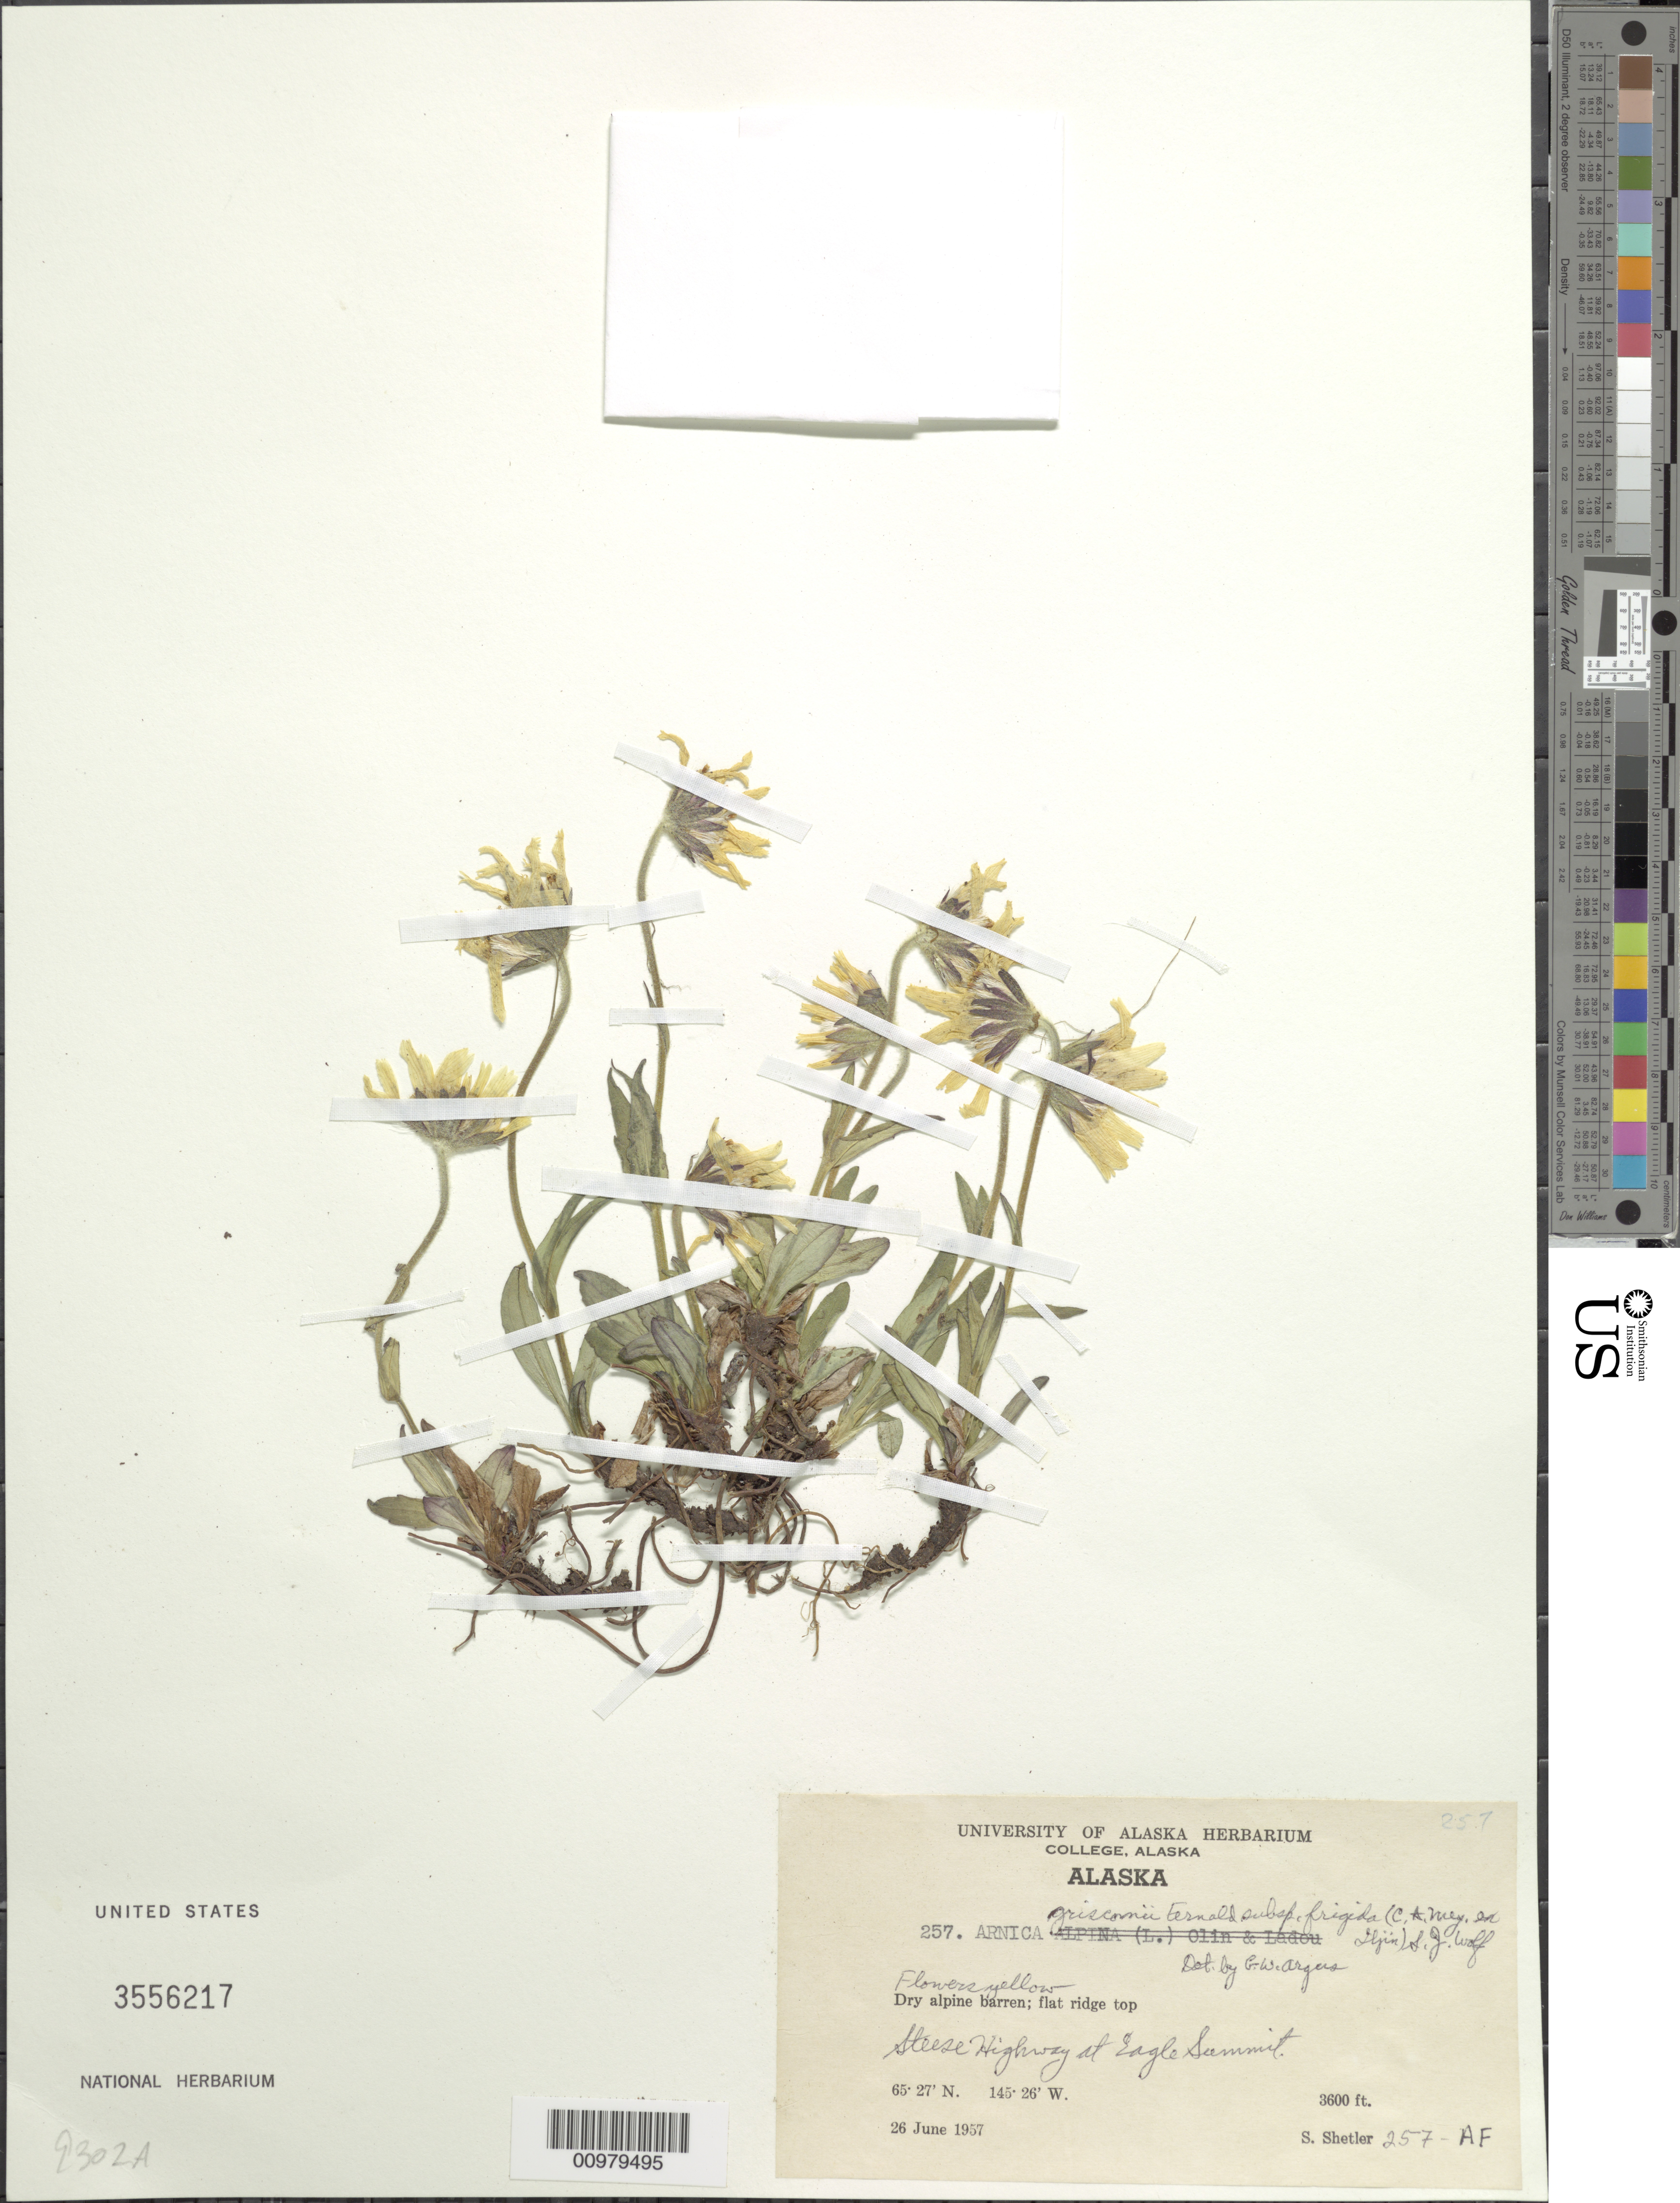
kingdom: Plantae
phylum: Tracheophyta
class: Magnoliopsida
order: Asterales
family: Asteraceae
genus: Arnica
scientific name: Arnica griscomii subsp. frigida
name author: (C.A. Mey. ex Iljin) S.J. Wolf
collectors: S. Shetler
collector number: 257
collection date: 1957-06-26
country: United States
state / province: Alaska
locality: Steese Highway at Eagle Summit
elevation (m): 1097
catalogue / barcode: US 3556217